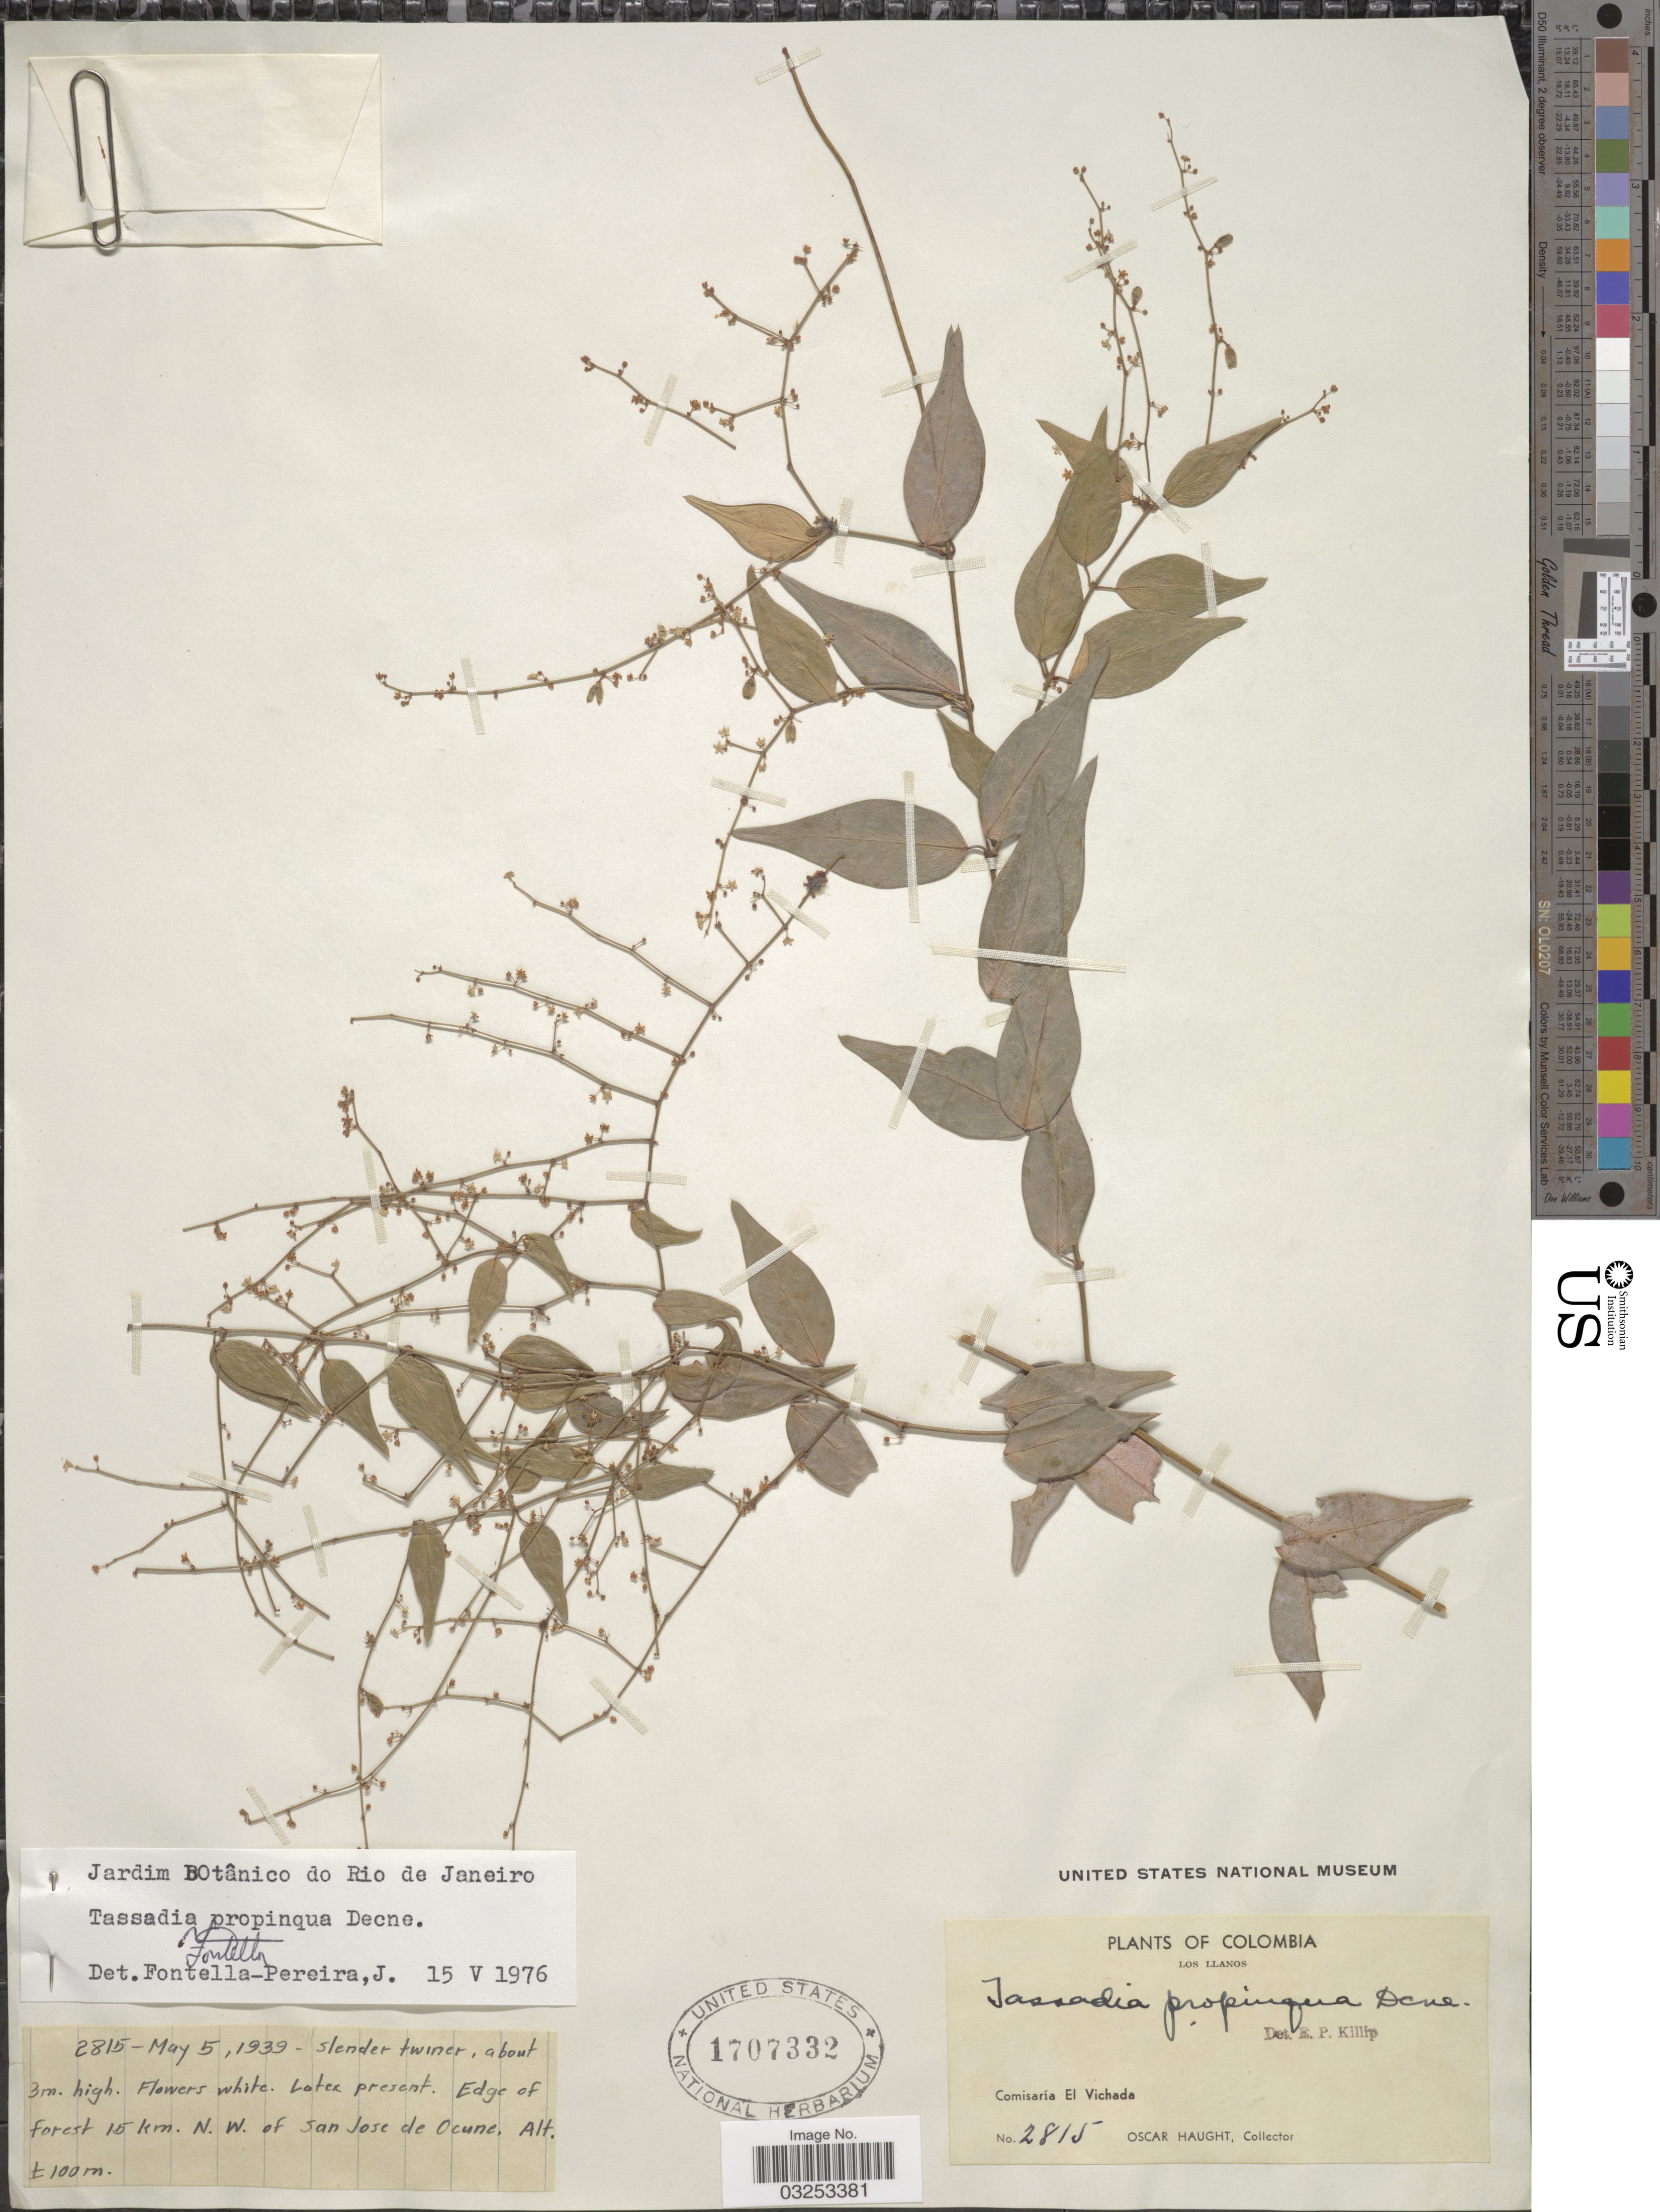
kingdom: Plantae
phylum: Tracheophyta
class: Magnoliopsida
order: Gentianales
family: Apocynaceae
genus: Tassadia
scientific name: Tassadia propinqua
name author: Decne.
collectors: O. L. Haught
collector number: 2815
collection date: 1939-05-05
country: Colombia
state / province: Vichada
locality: Los Llanos. Comisaría El Vichada. Edge of forest 15 km. N.W. of San Jose de Ocune.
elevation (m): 100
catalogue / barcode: US 1707332